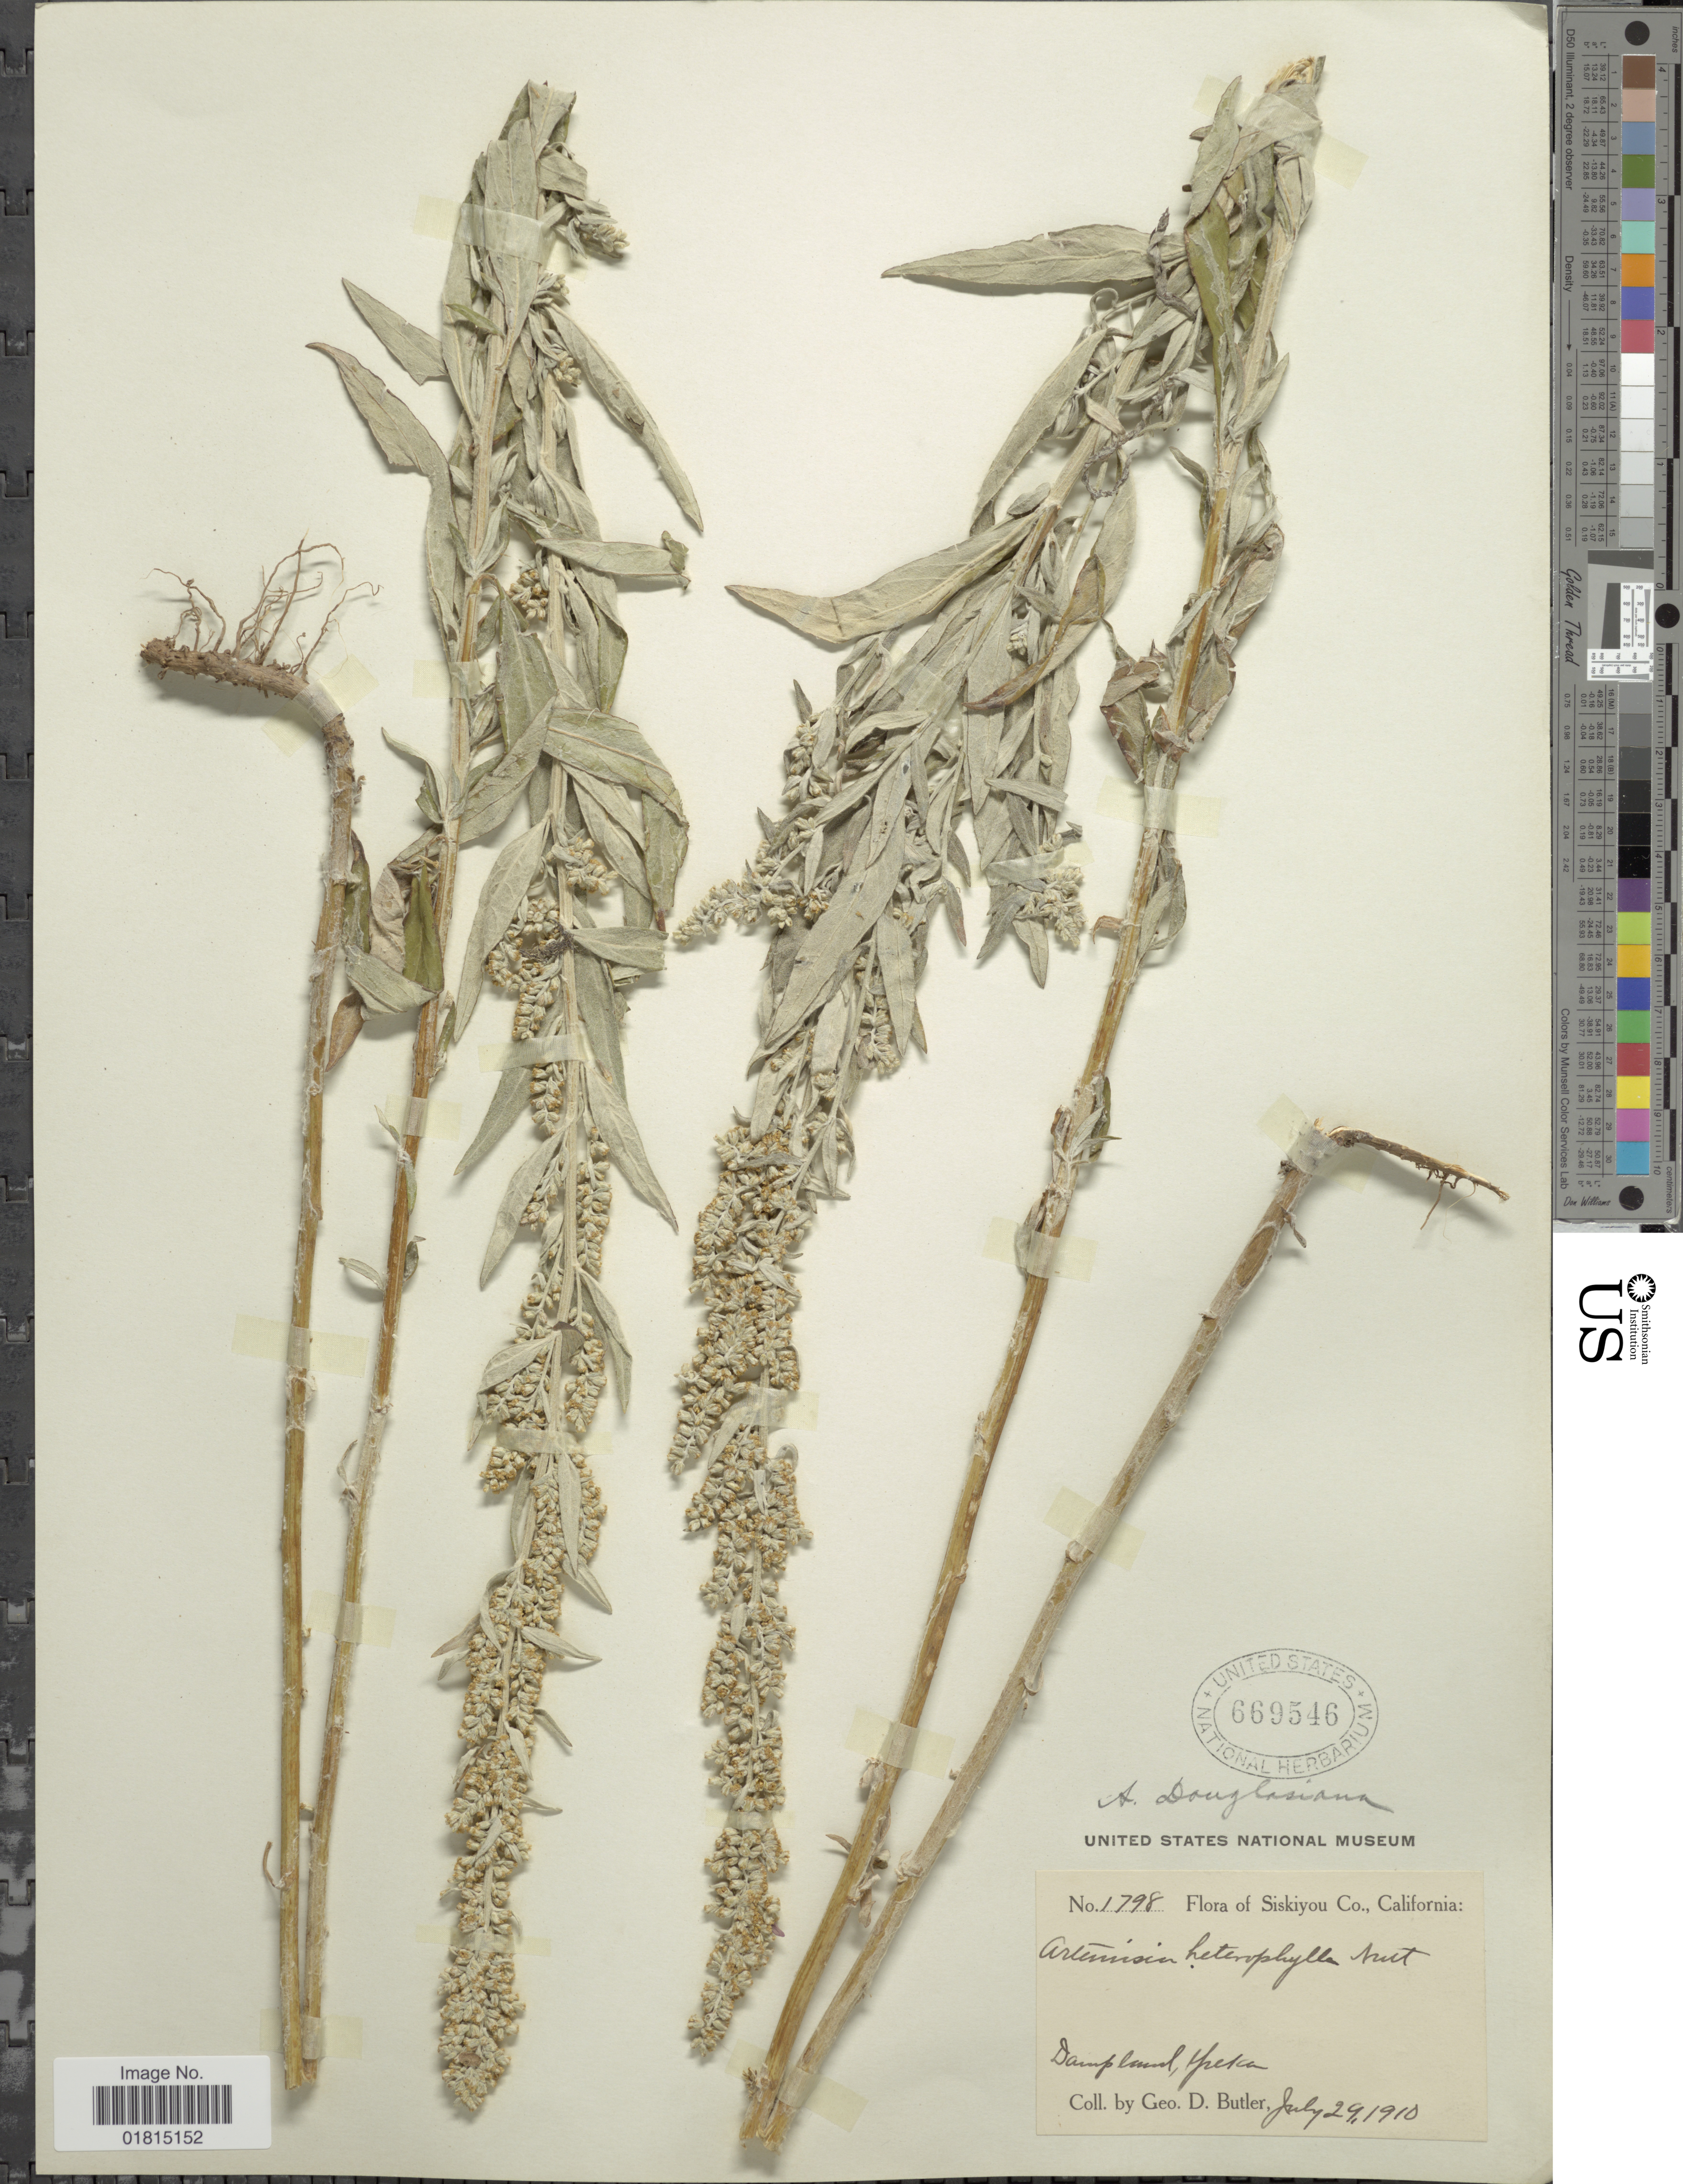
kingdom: Plantae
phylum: Tracheophyta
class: Magnoliopsida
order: Asterales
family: Asteraceae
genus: Artemisia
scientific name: Artemisia douglasiana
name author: Besser ex Hook.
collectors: G. D. Butler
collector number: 1798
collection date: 1910-07-29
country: United States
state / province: California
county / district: Siskiyou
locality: Siskiyou Co., California: Damp land, Yreka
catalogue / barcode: US 669546